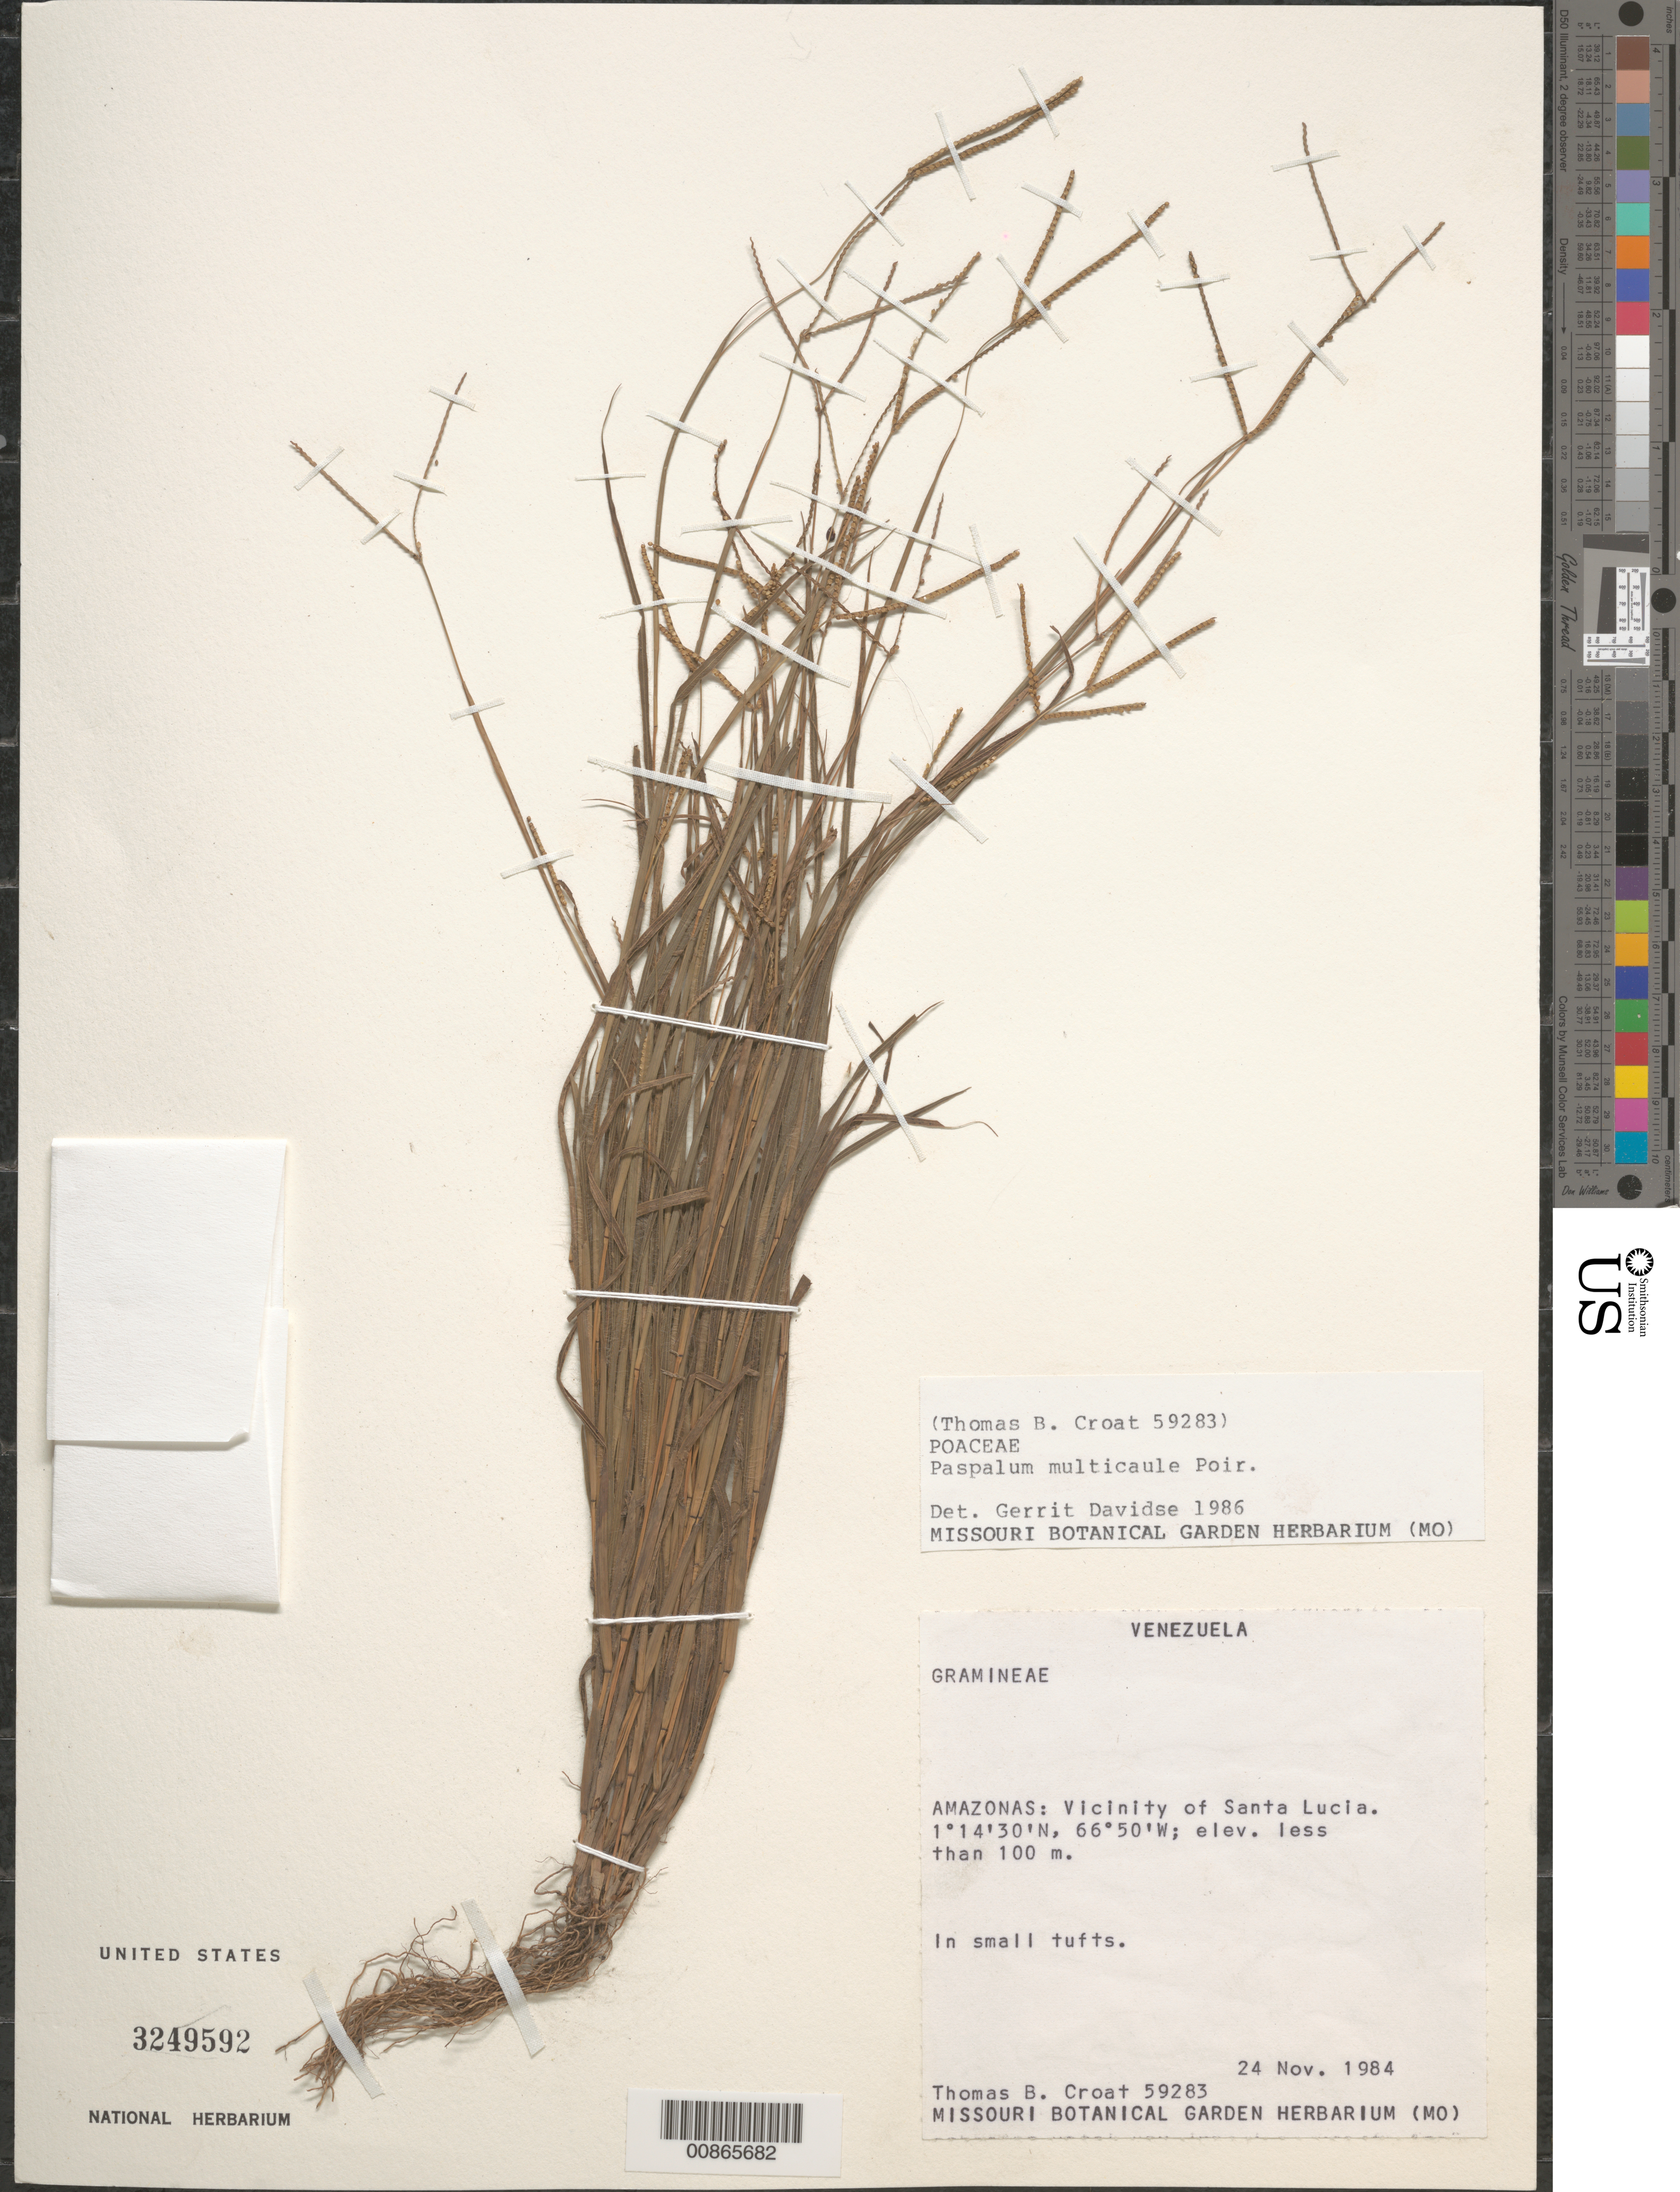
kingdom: Plantae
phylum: Tracheophyta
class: Liliopsida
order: Poales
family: Poaceae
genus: Paspalum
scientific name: Paspalum multicaule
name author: Poir.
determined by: Davidse, Gerrit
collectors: T. B. Croat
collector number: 59283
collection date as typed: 24-Nov-84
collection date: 1984-11-24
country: Venezuela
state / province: Amazonas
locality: Santa Lucia, vicinity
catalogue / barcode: US 3249592